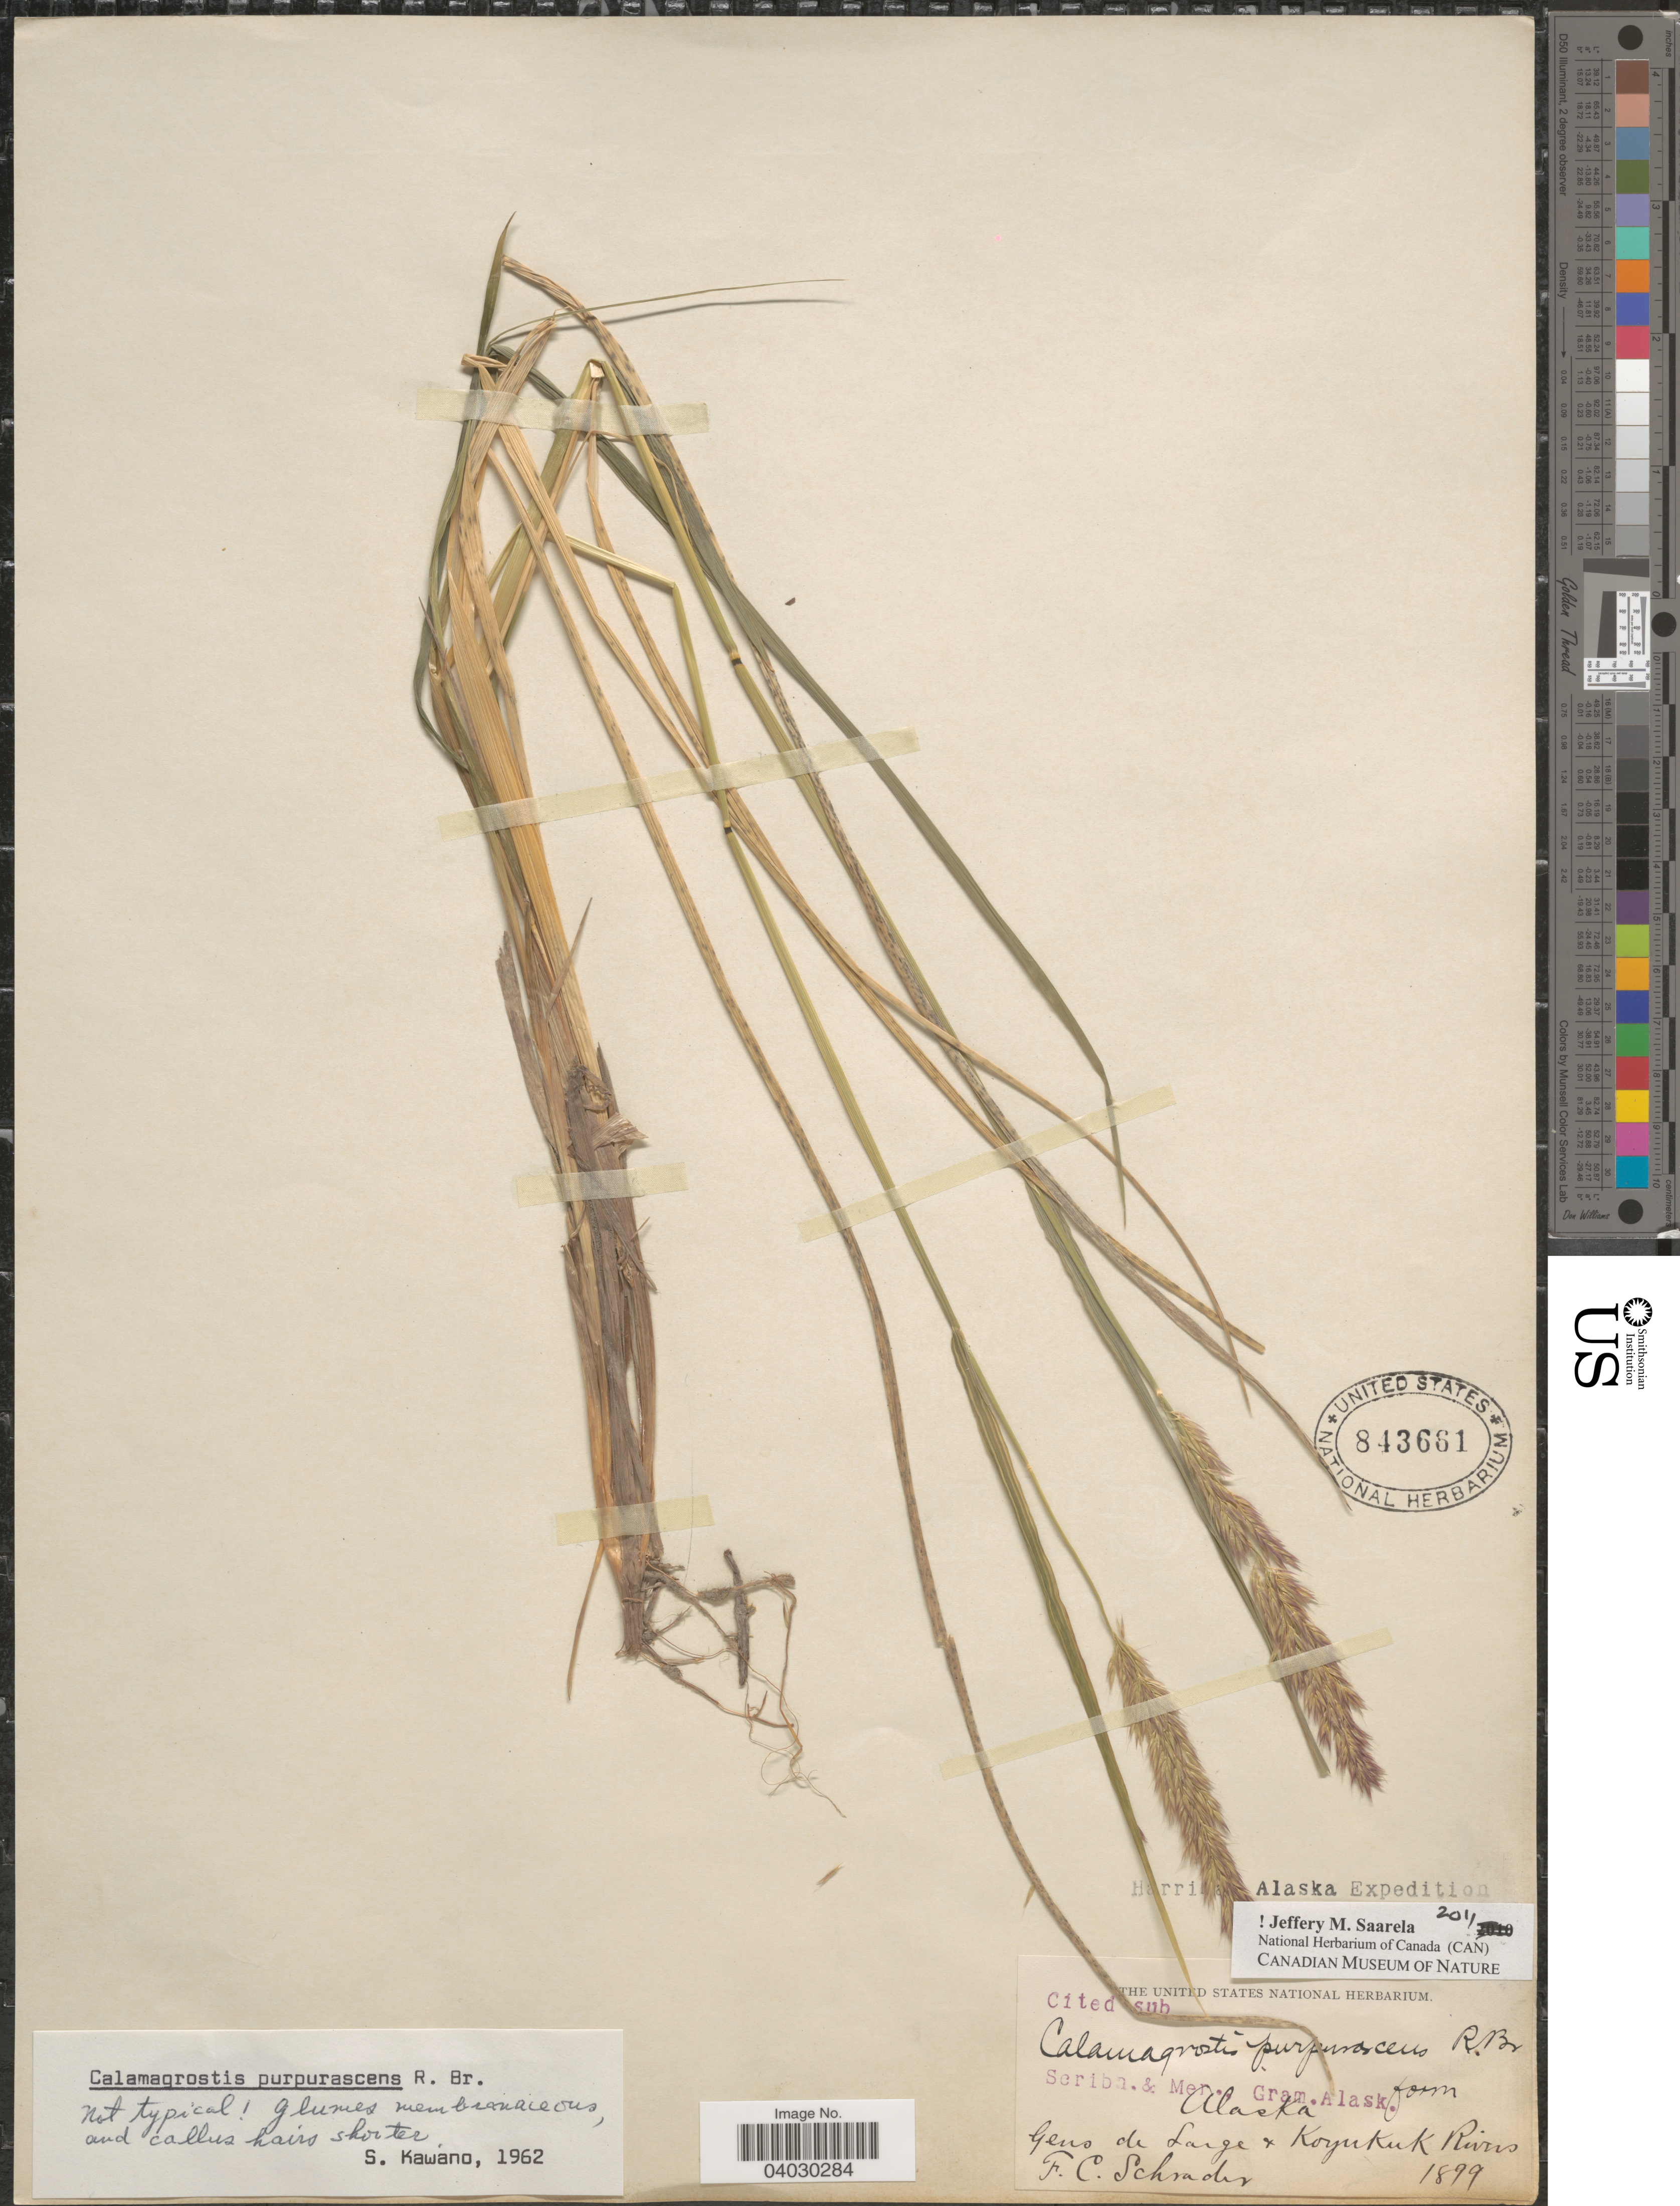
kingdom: Plantae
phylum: Tracheophyta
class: Liliopsida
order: Poales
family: Poaceae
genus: Calamagrostis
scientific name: Calamagrostis purpurascens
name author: R. Br.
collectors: F. C. Schrader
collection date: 1899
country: United States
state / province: Alaska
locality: Gens de Large & Koyukuk Rivers.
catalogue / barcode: US 843661